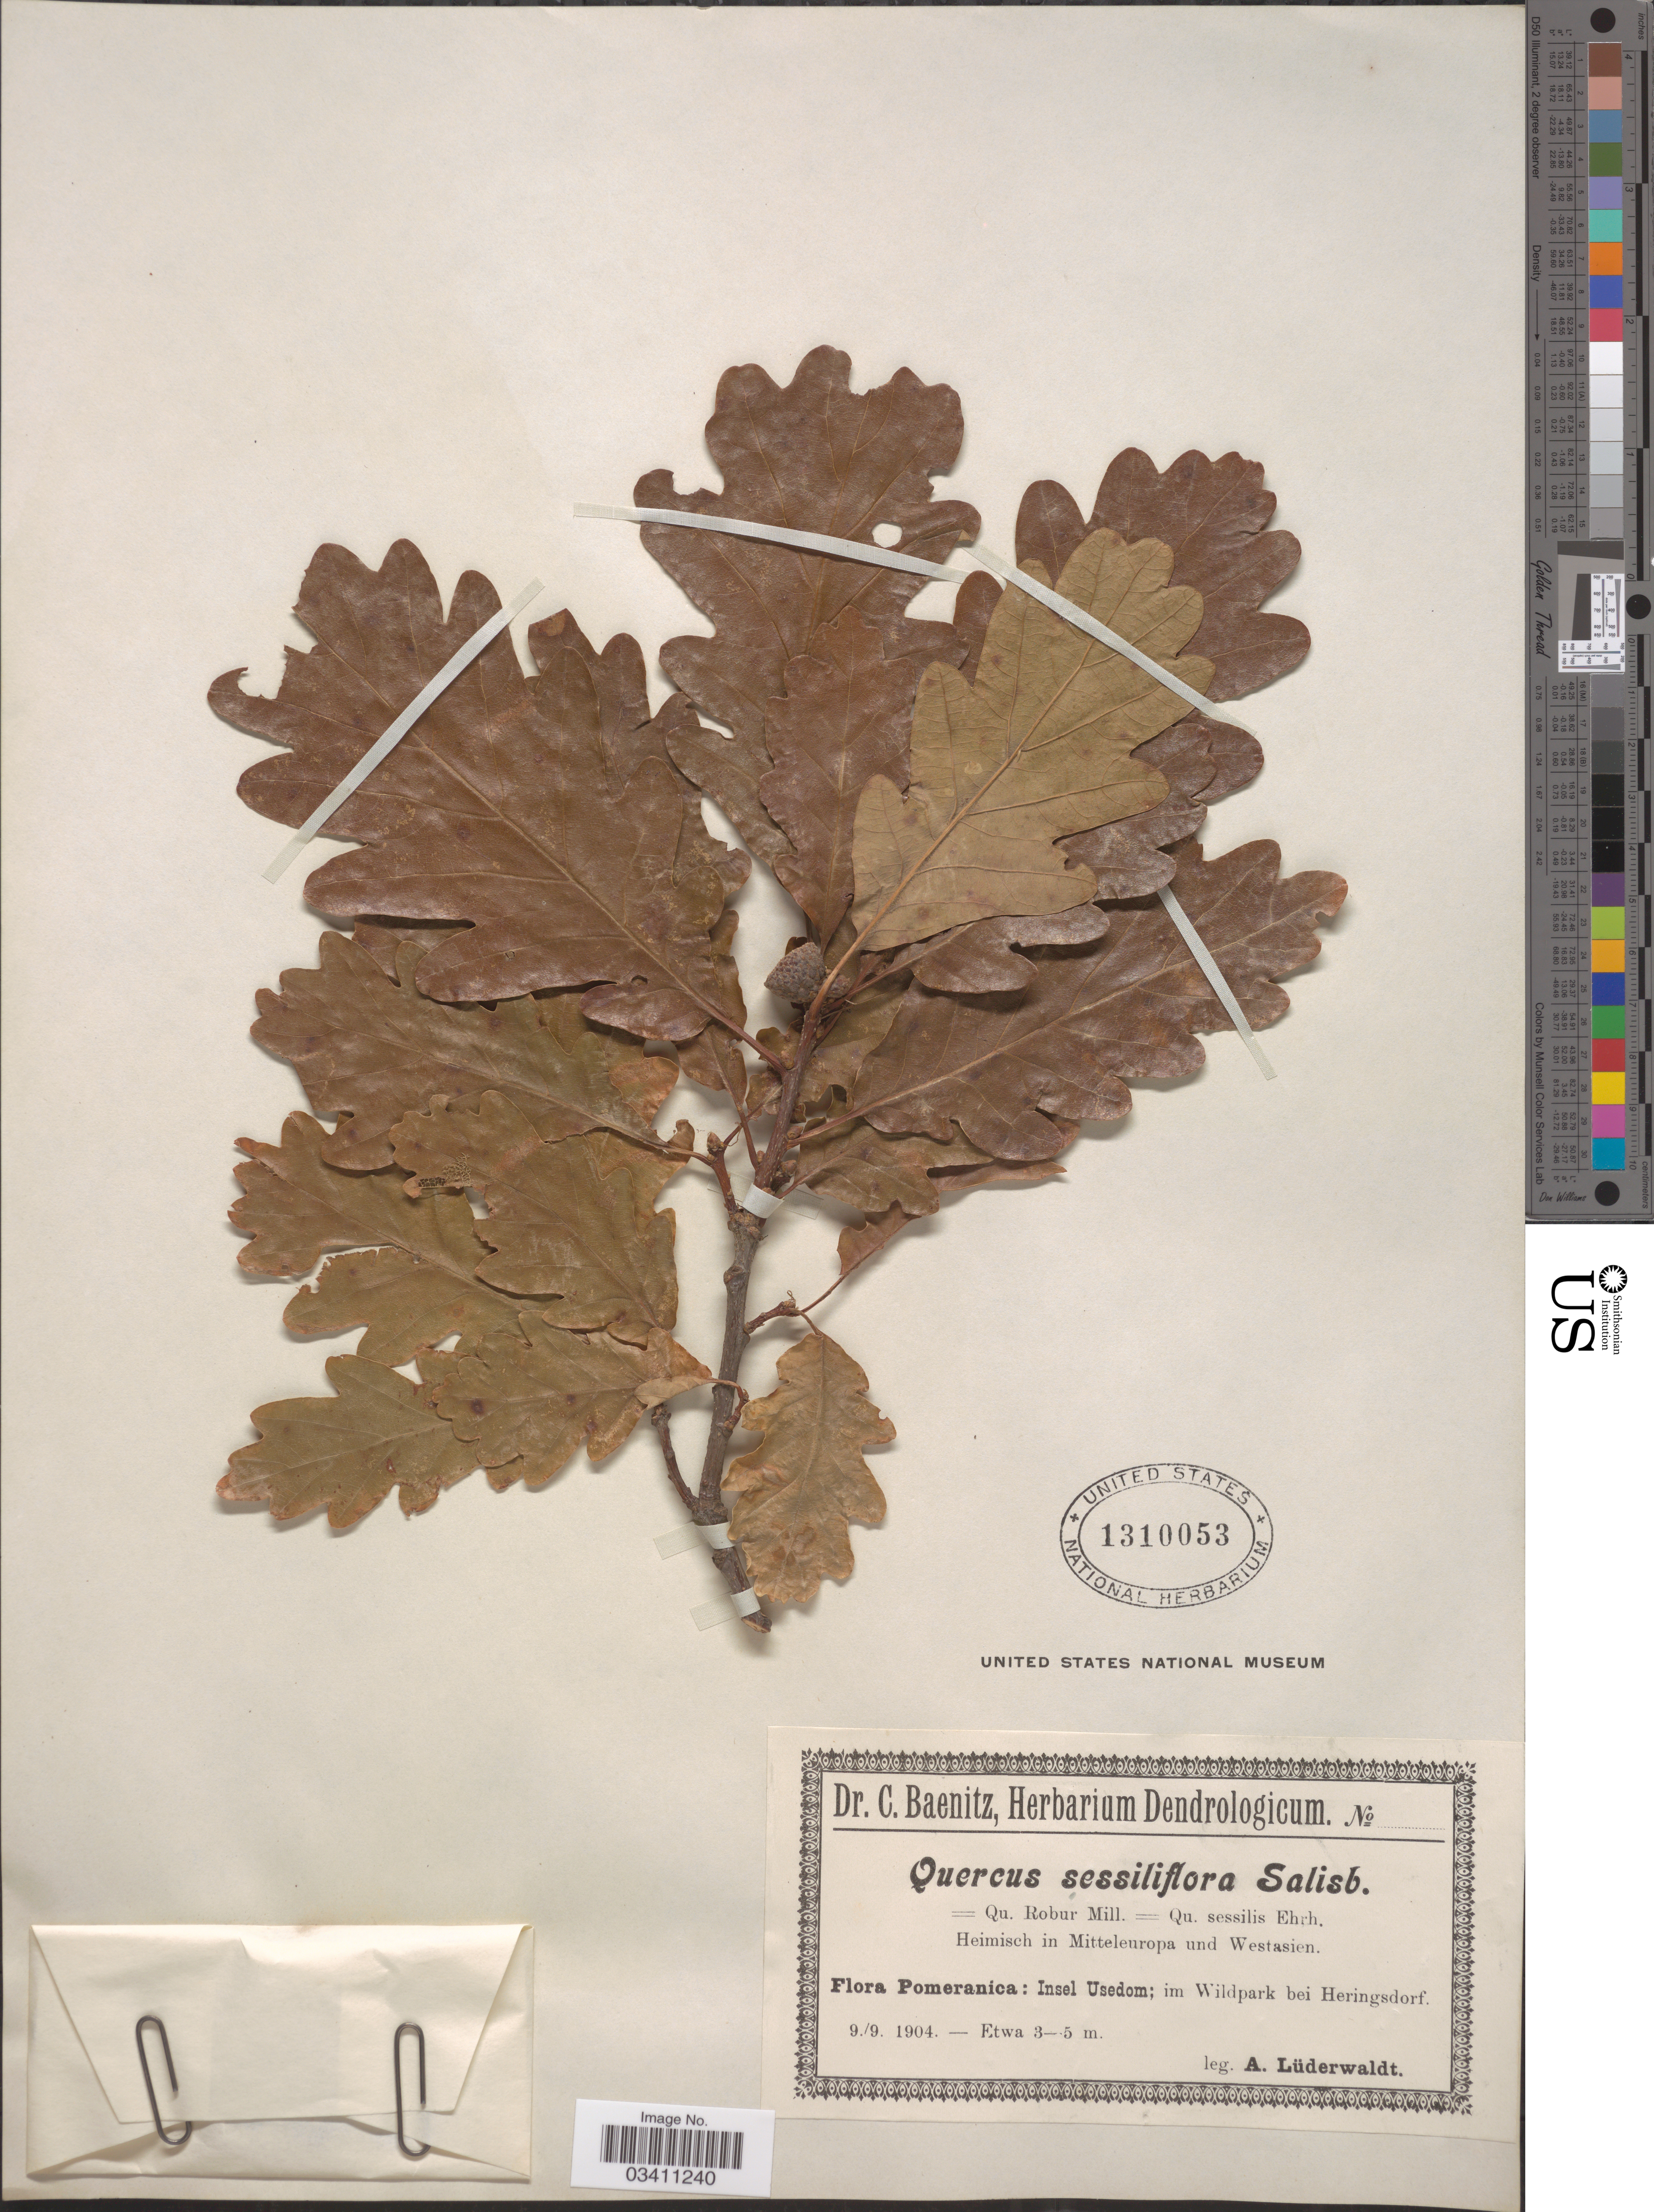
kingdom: Plantae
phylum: Tracheophyta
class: Magnoliopsida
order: Fagales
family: Fagaceae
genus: Quercus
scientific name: Quercus sessiliflora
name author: Salisb.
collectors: A. Lüderwaldt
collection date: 1904-09-09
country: Germany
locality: Pomeranica: Insel Usedom; im Wildpark bei Heringsdorf.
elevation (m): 3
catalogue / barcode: US 1310053